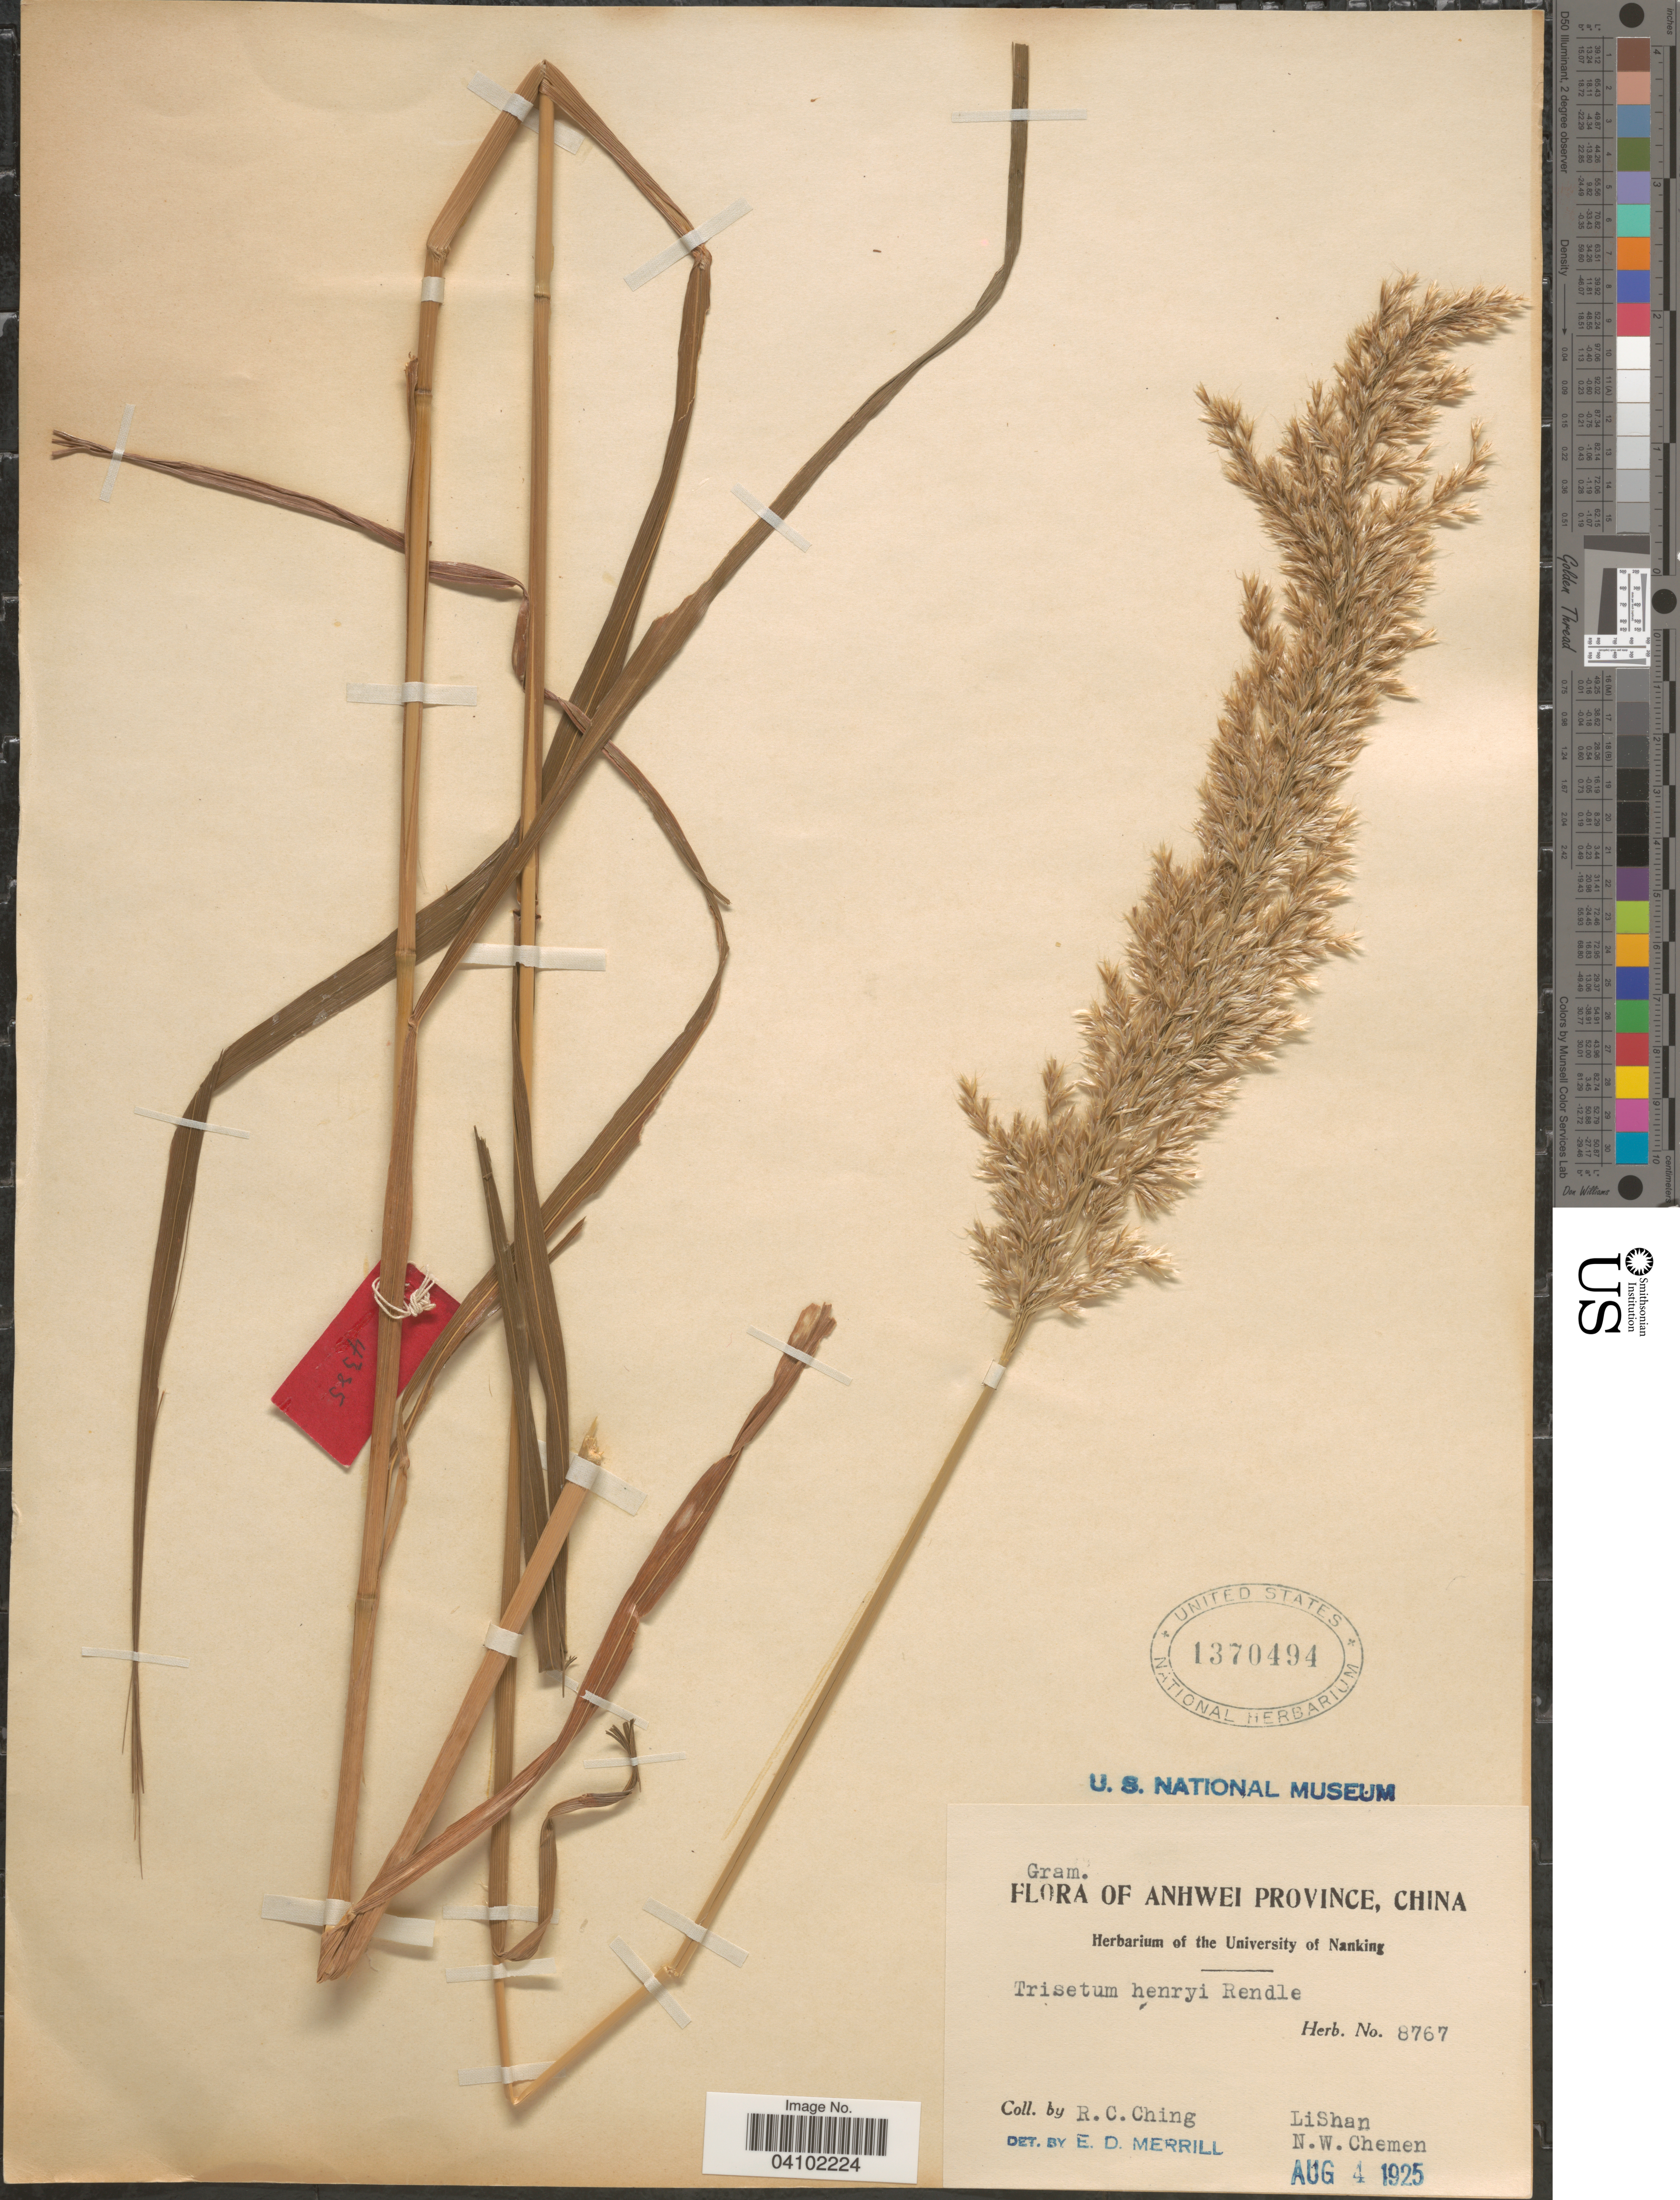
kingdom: Plantae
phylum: Tracheophyta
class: Liliopsida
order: Poales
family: Poaceae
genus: Sibirotrisetum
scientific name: Sibirotrisetum henryi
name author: (Rendle) Barberá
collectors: R. C. Ching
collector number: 8767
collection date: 1925-08-04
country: China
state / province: Anhui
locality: Anhwei Province. LiShan. N.W. Chemen.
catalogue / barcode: US 1370494